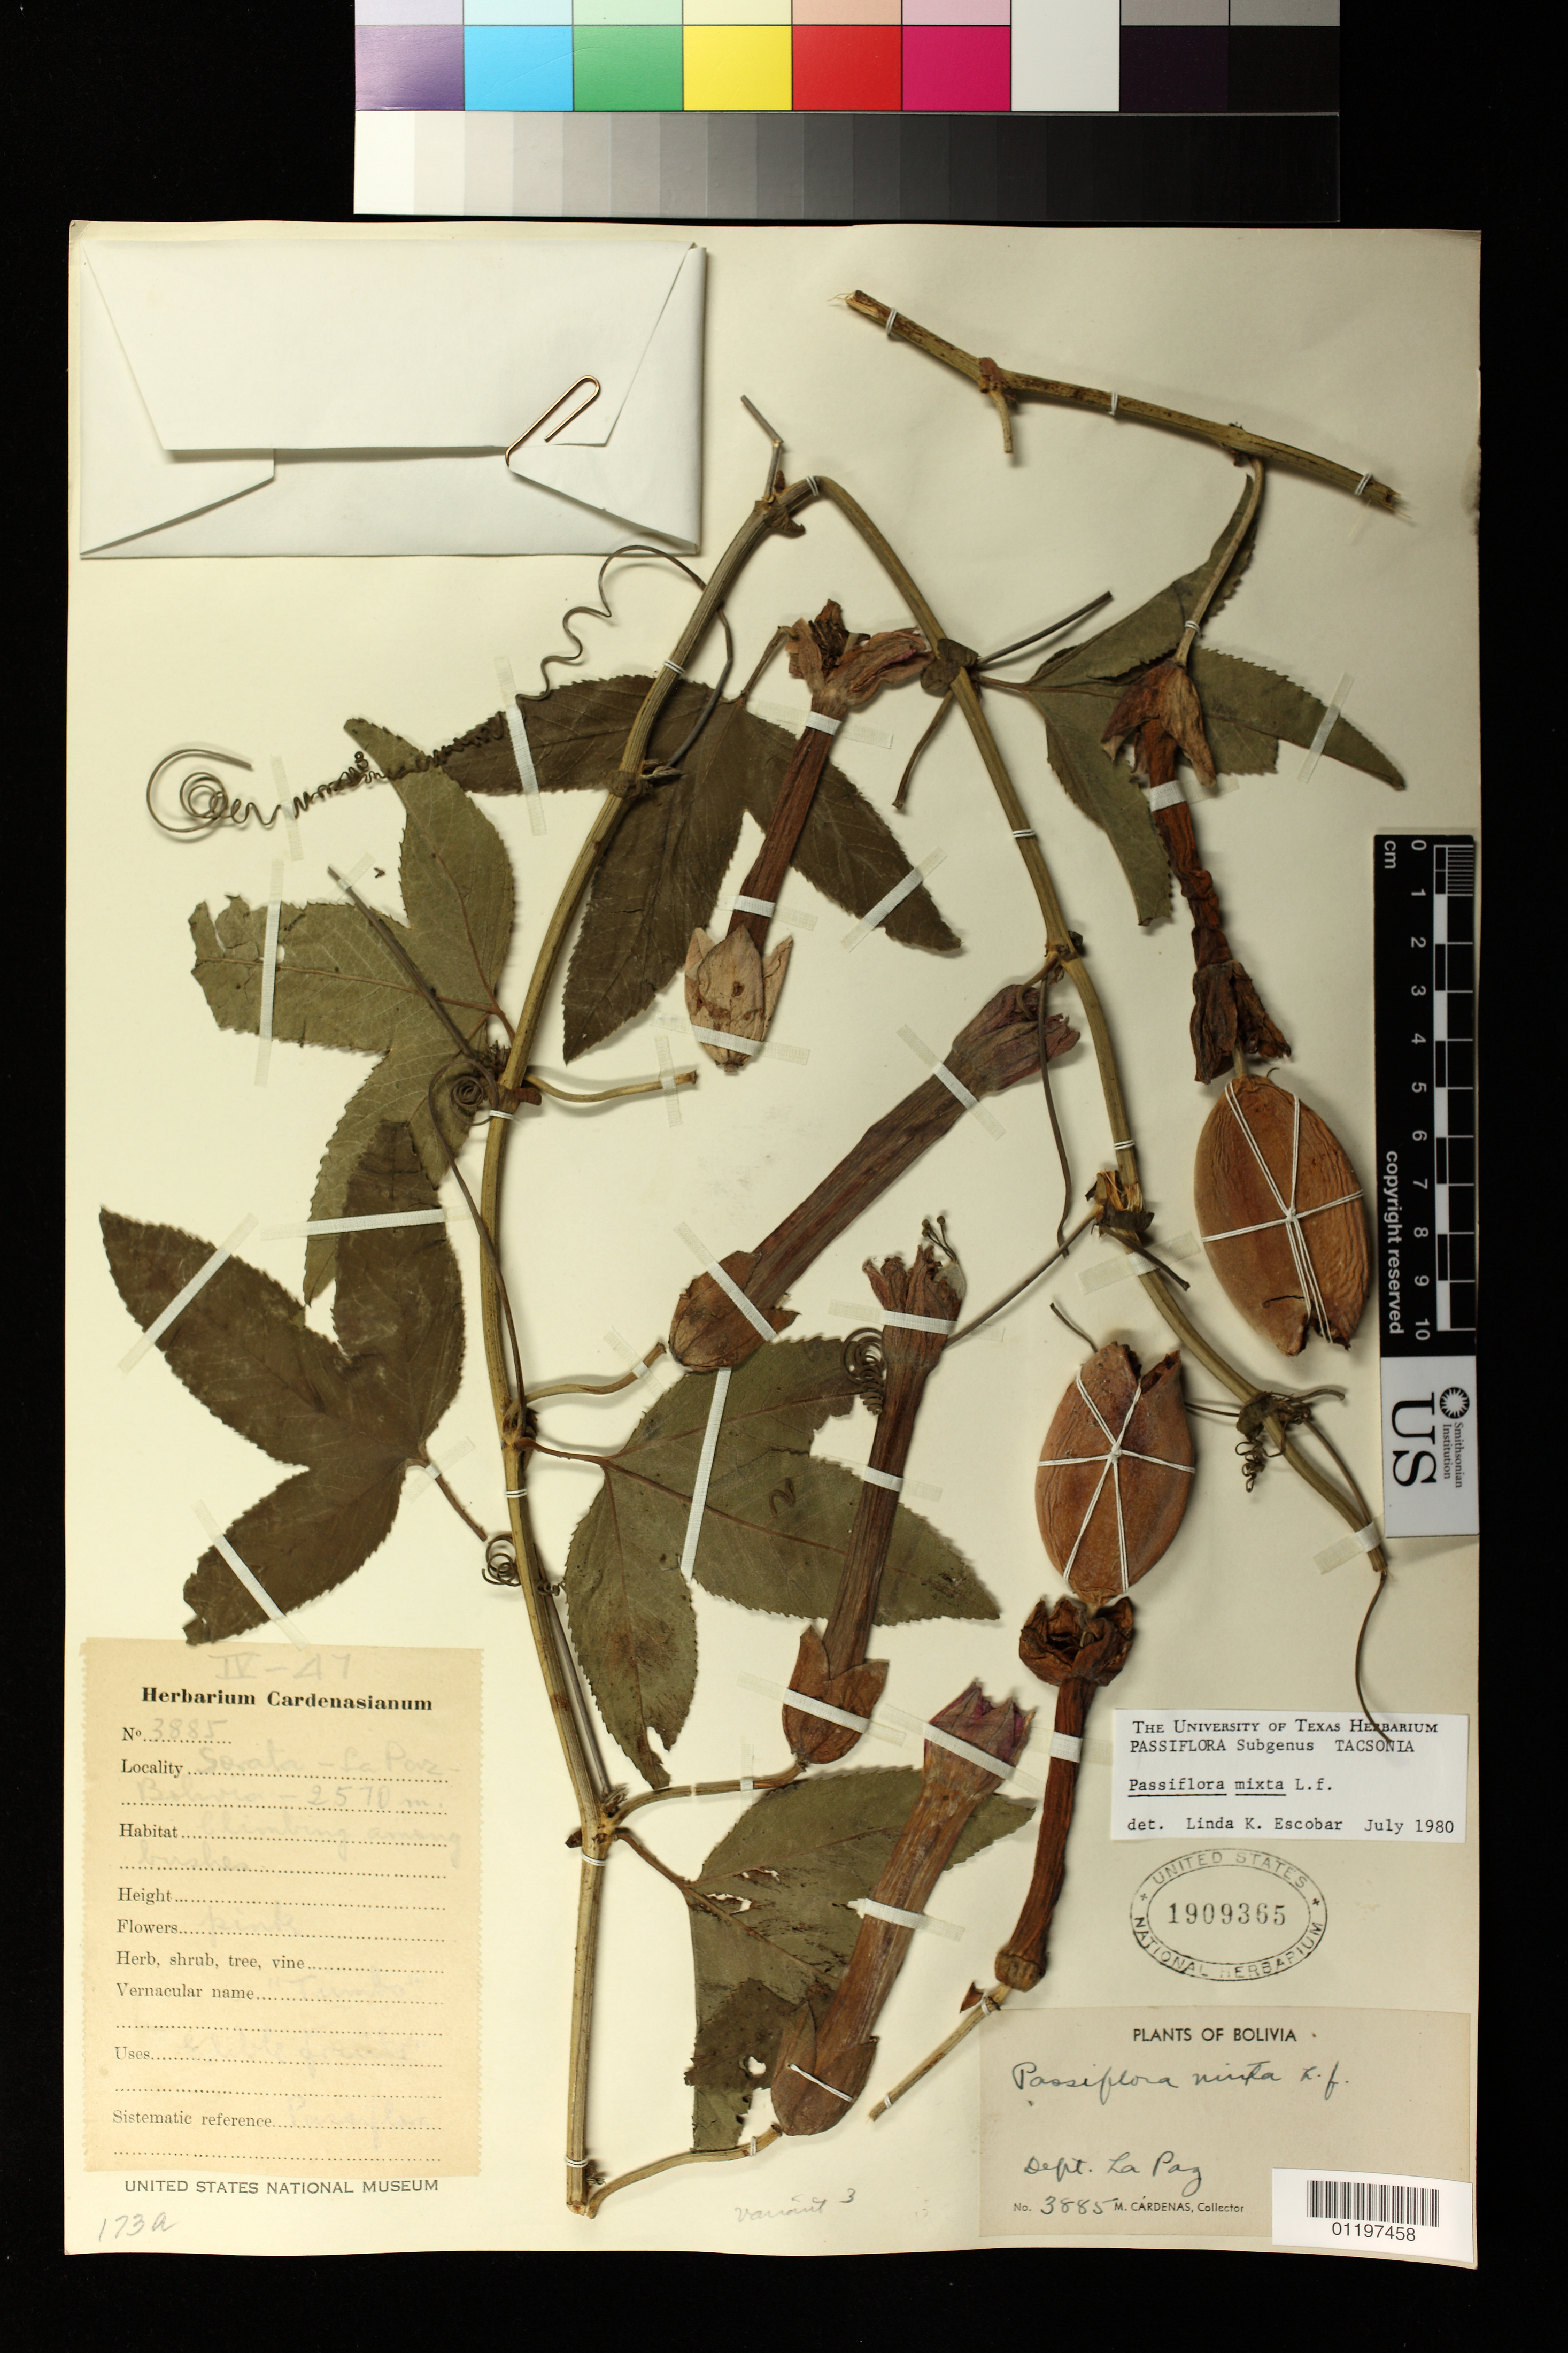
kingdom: Plantae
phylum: Tracheophyta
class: Magnoliopsida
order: Malpighiales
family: Passifloraceae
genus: Passiflora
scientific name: Passiflora mixta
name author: L. f.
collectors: M. Cárdenas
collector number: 3885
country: Bolivia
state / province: La Paz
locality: Sorata-La Paz-Bolivia-2570 m.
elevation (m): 2570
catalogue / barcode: US 1909365